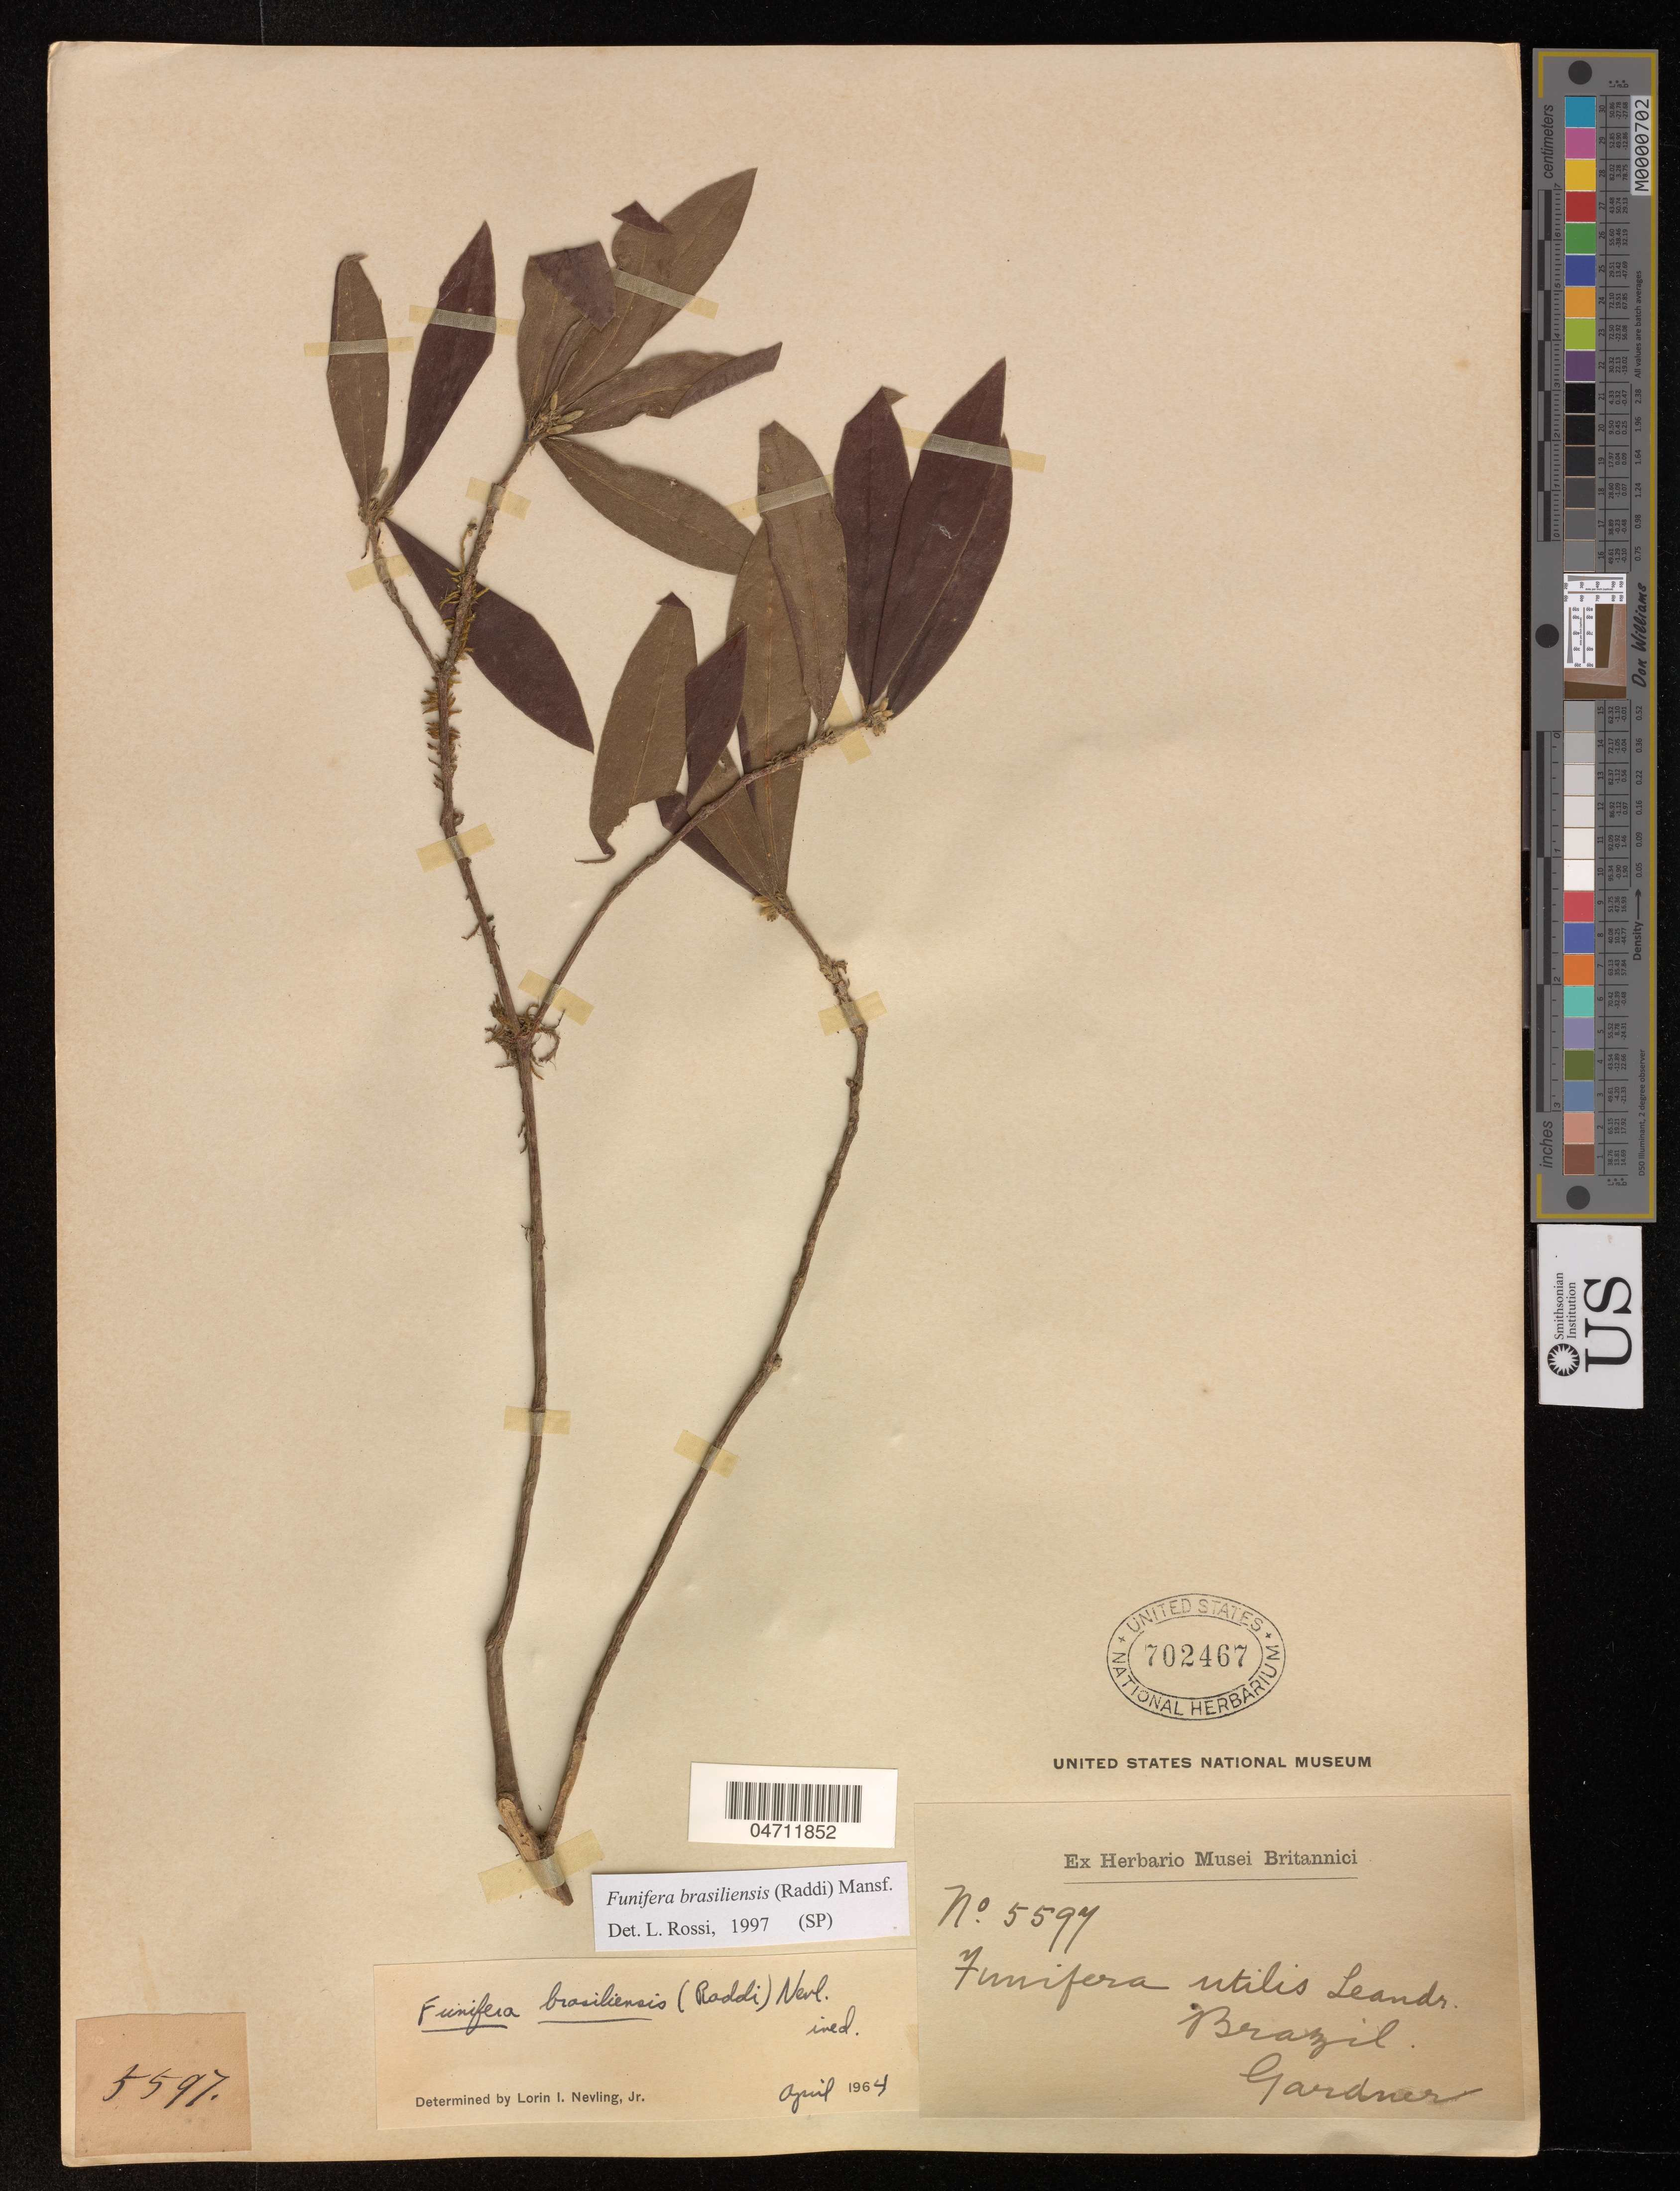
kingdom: Plantae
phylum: Tracheophyta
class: Magnoliopsida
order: Malvales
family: Thymelaeaceae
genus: Funifera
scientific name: Funifera brasiliensis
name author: (Raddi) Mansf.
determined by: Rossi, L.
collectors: G. Gardner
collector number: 5597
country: Brazil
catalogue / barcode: US 702467